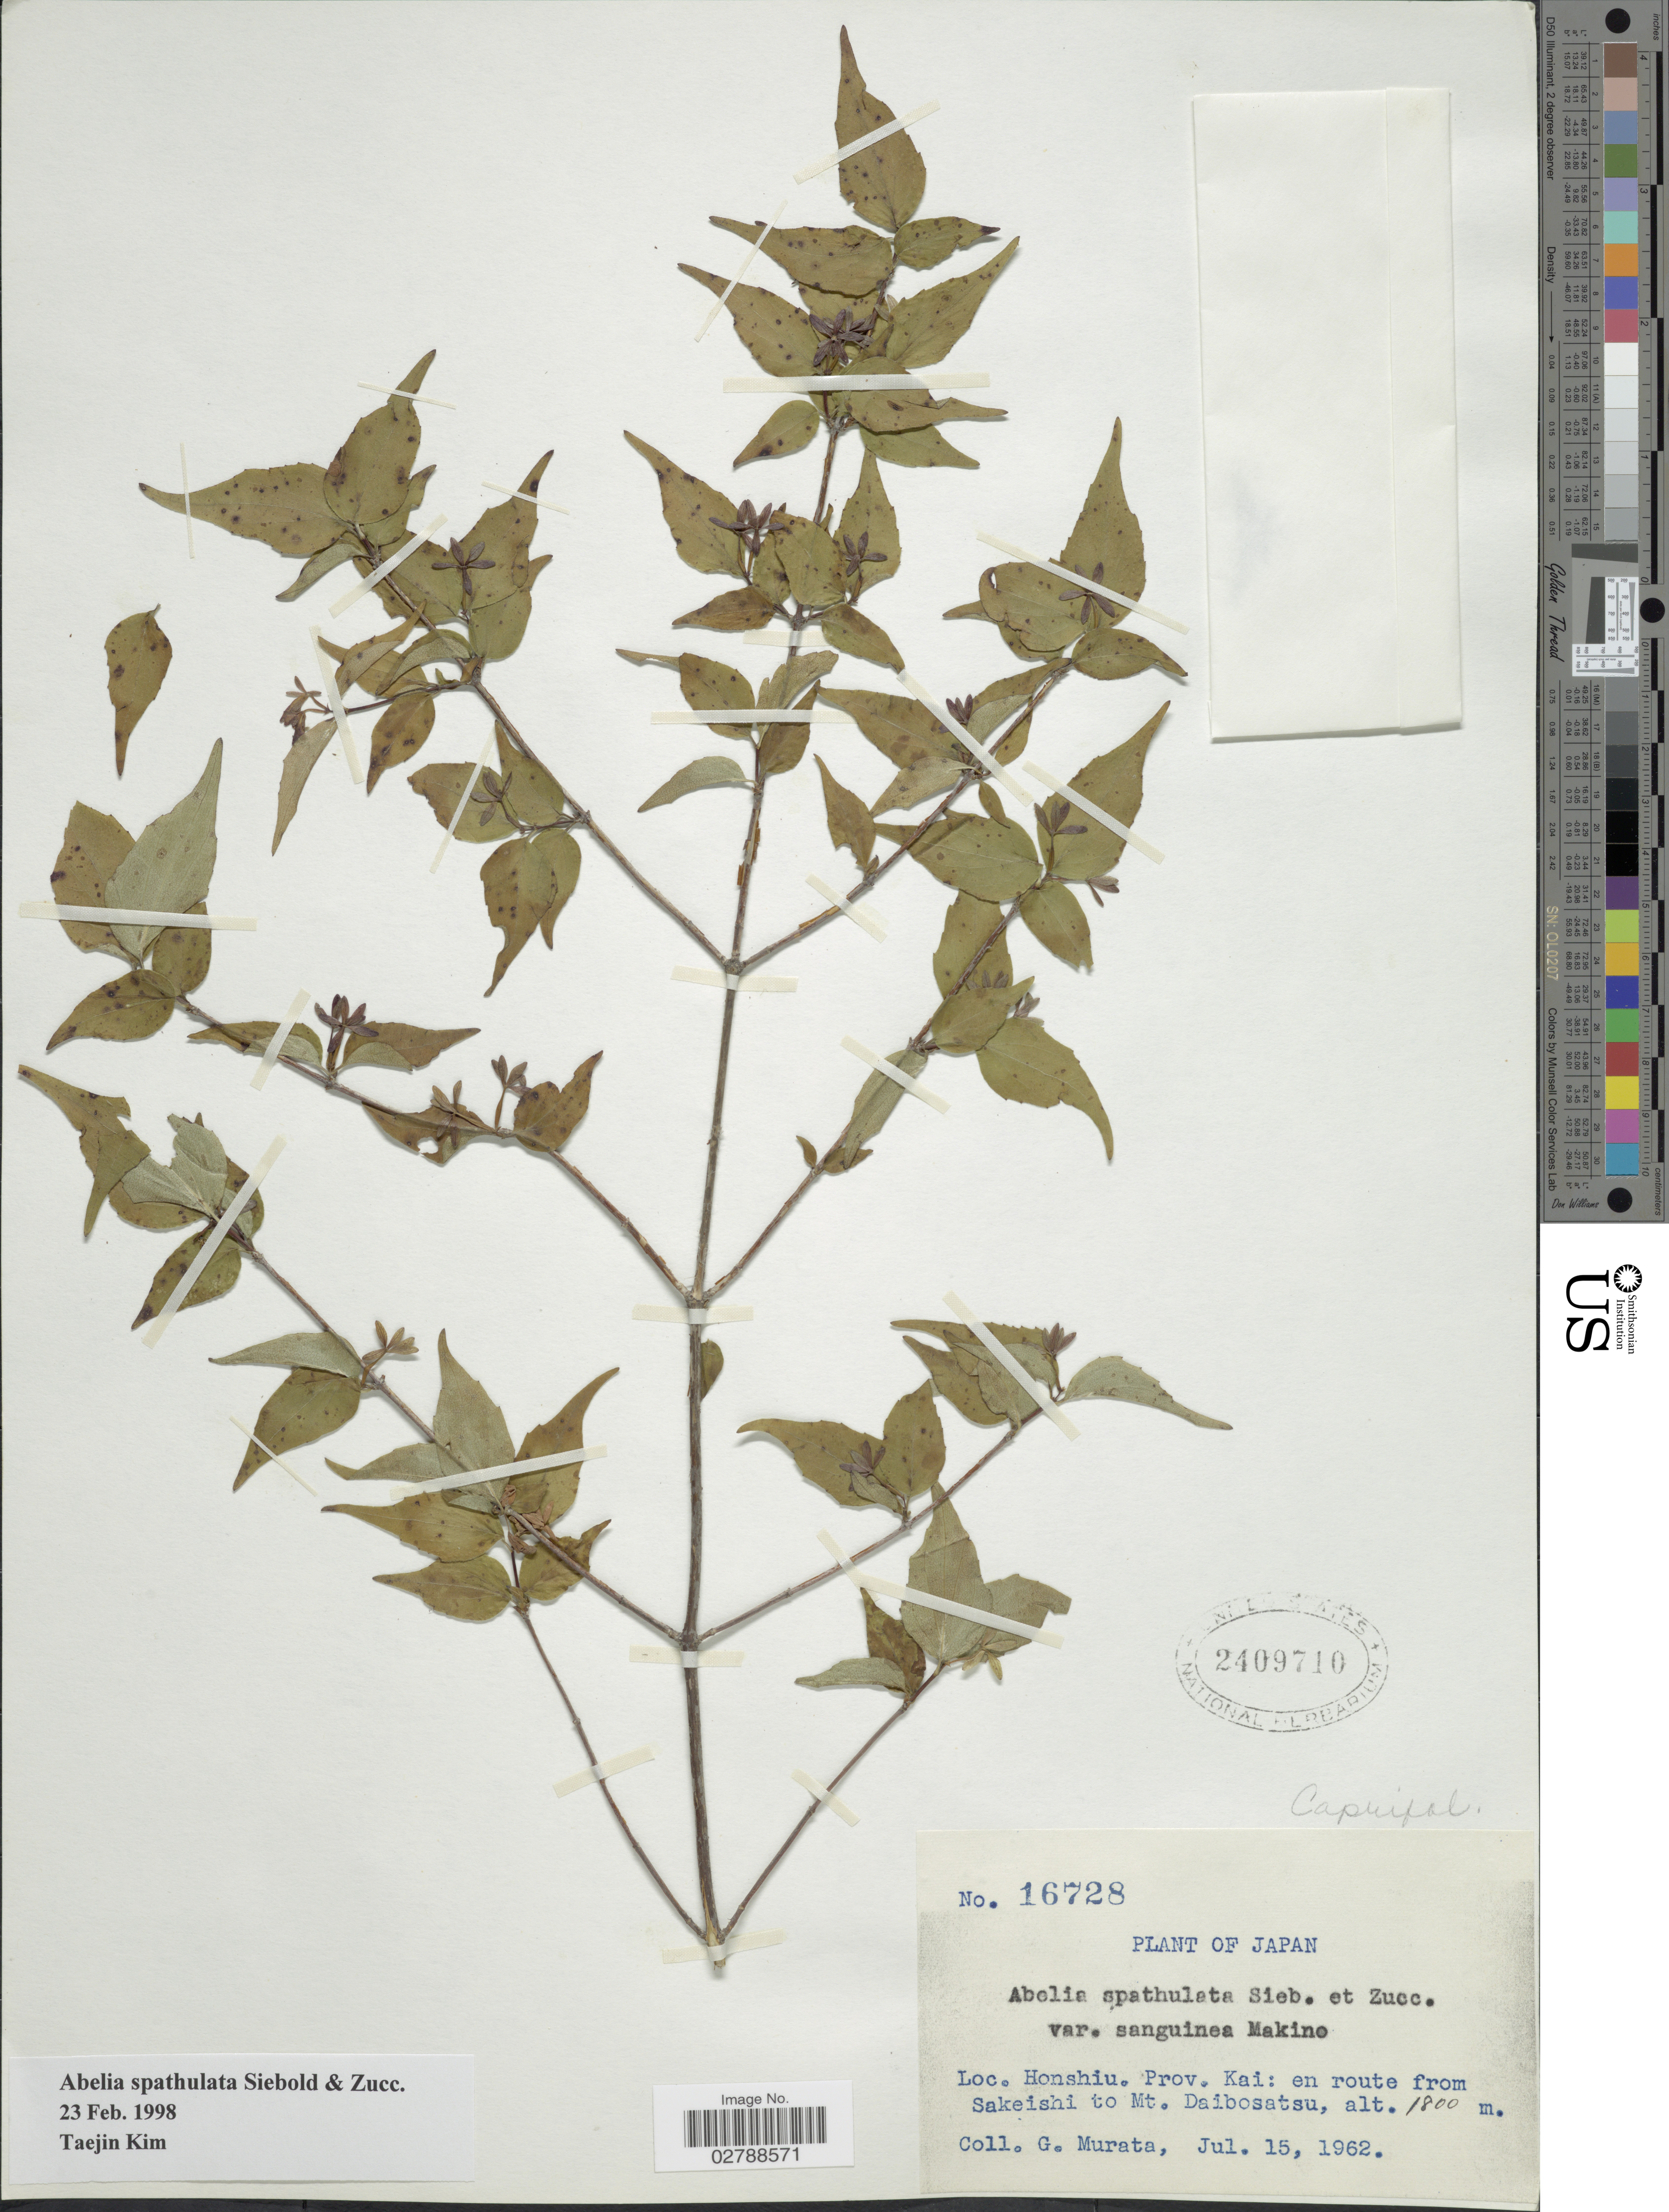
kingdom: Plantae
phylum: Tracheophyta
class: Magnoliopsida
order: Dipsacales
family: Caprifoliaceae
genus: Abelia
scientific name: Abelia spathulata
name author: Siebold & Zucc.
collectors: G. Murata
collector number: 16728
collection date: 1962-07-15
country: Japan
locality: Honshiu. Prov. Kai: en route from Sakeishi to Mt. Daibosatsu.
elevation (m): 1800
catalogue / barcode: US 2409710